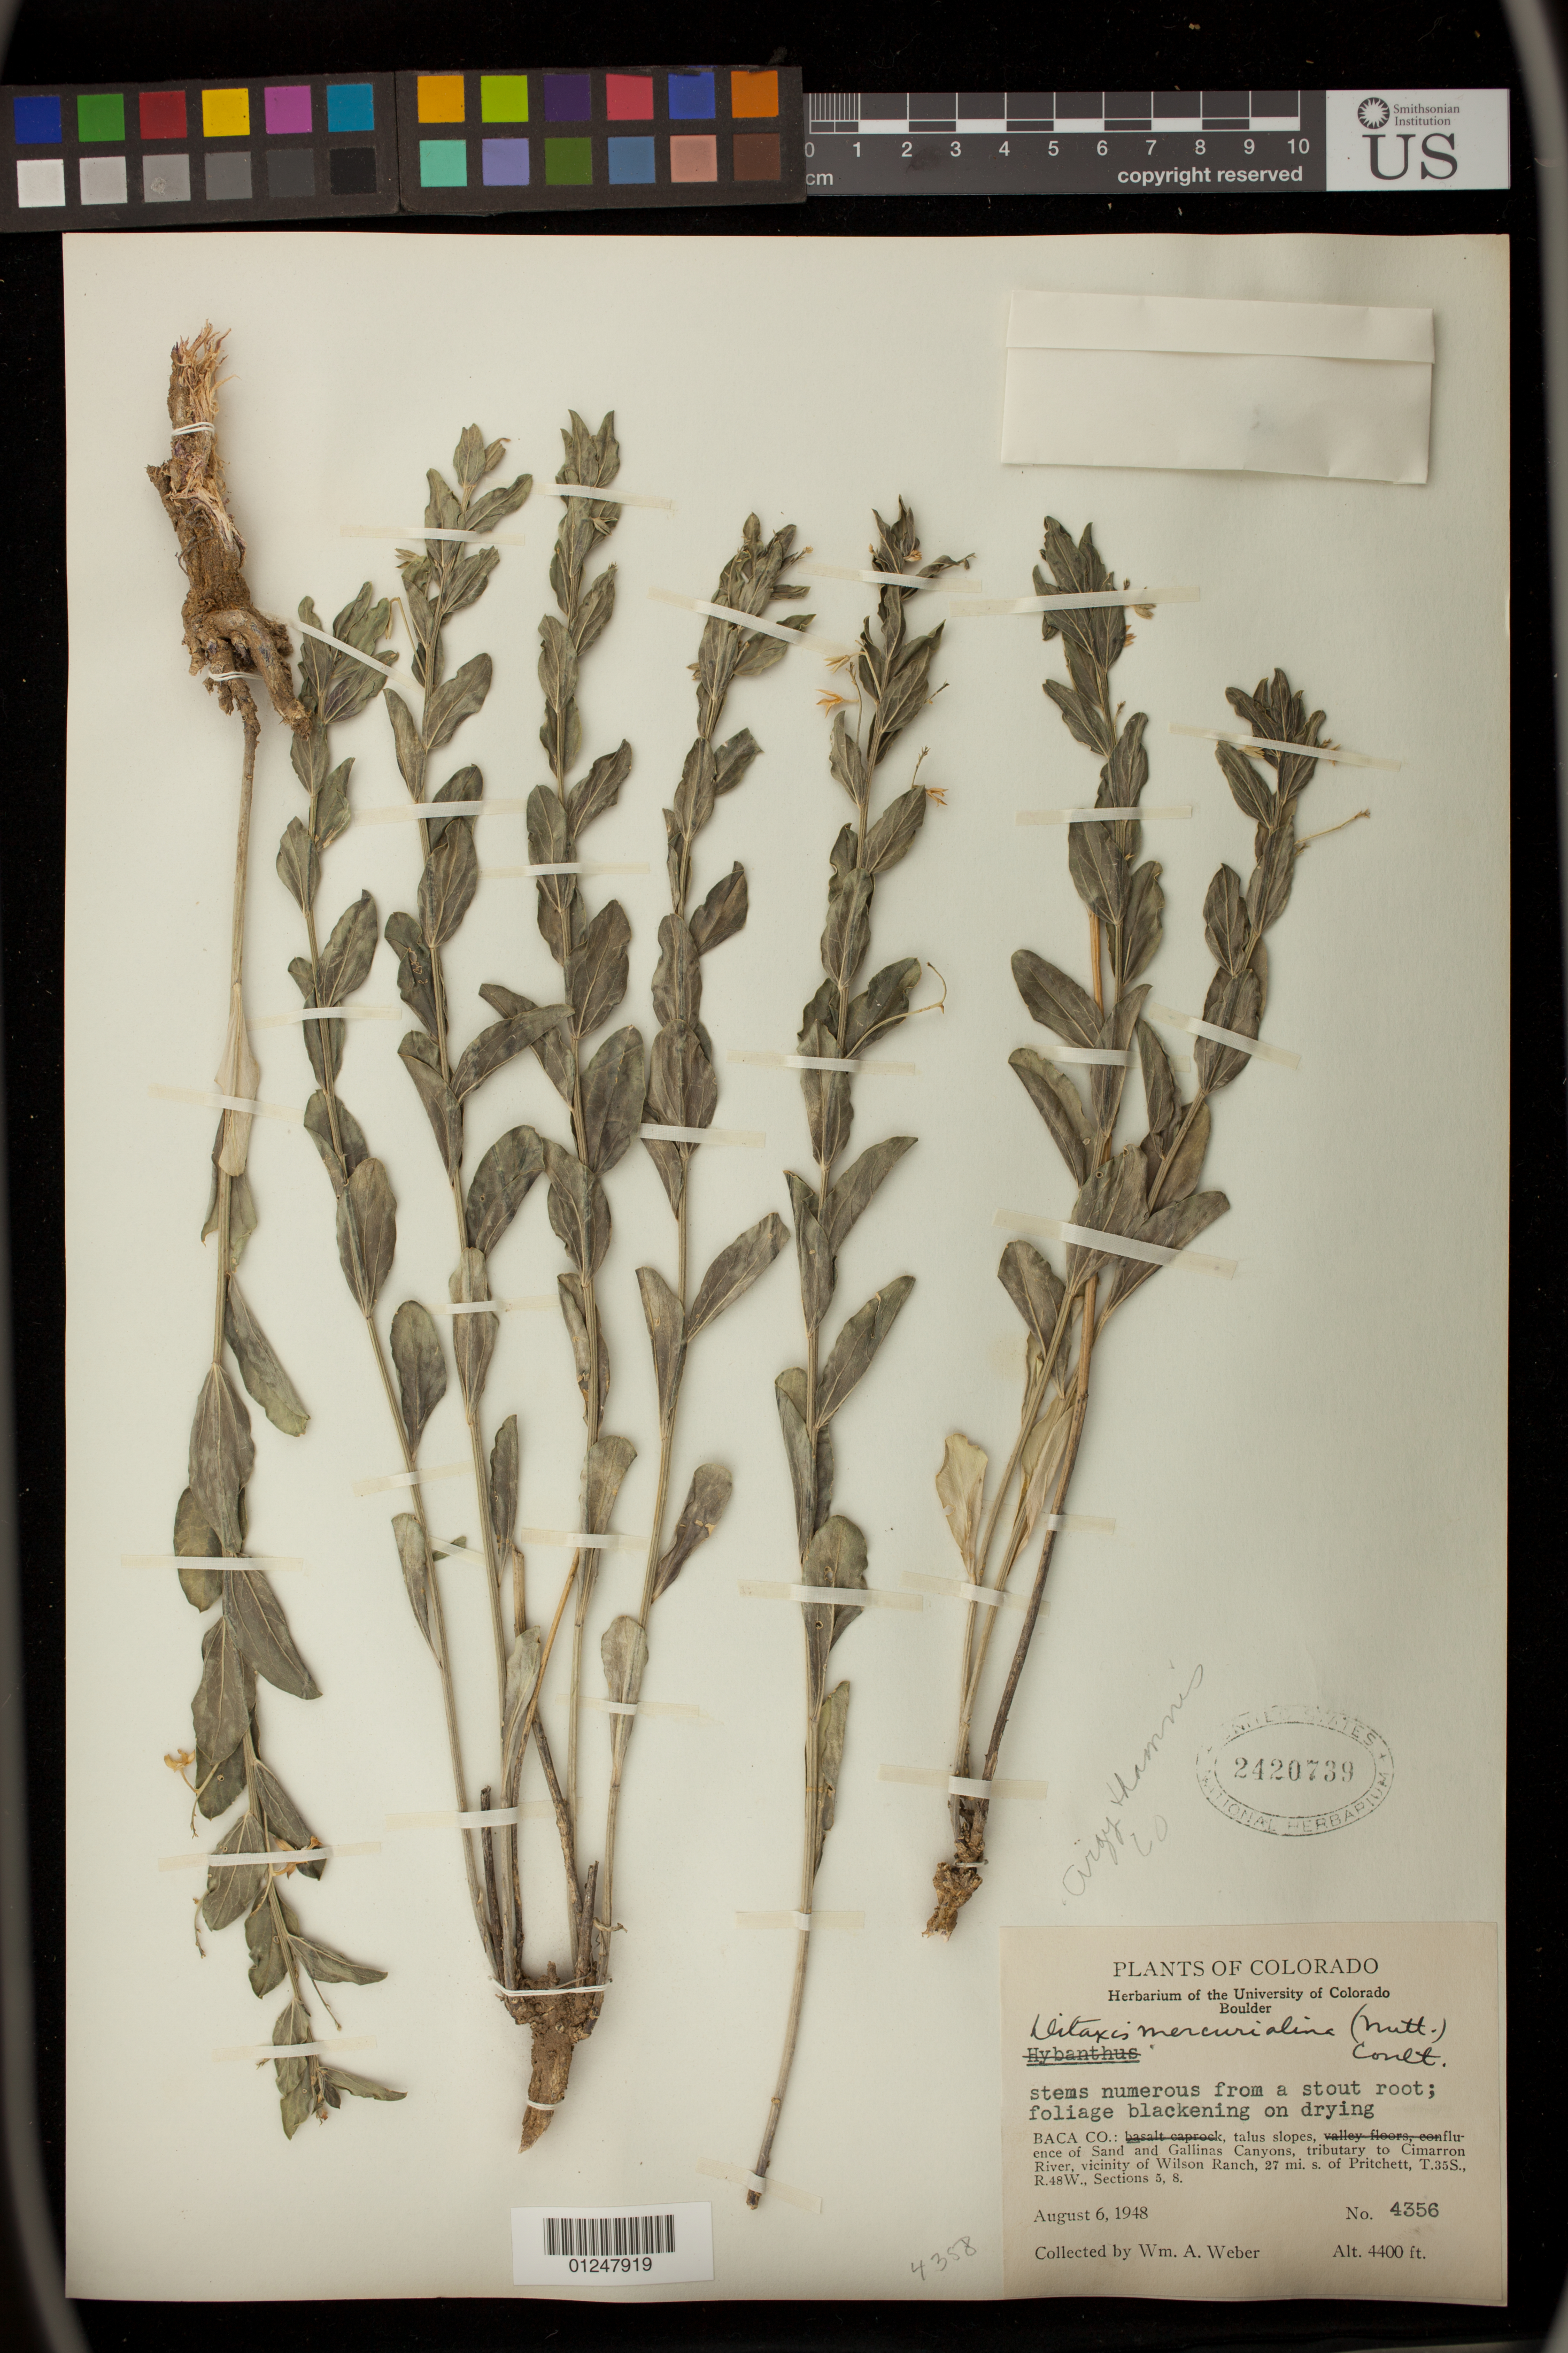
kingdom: Plantae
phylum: Tracheophyta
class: Magnoliopsida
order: Malpighiales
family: Euphorbiaceae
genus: Argythamnia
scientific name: Argythamnia mercurialina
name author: (Nutt.) Müll. Arg.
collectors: W. A. Weber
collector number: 4356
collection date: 1948-08-06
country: United States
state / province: Colorado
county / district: Baca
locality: talus slopes, confluence of San and Gallinas Canyons, tributary to Cimarron River, vicinity of Wilson Ranch, 27 mi S of Pritchett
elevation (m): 1341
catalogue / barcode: US 2420739